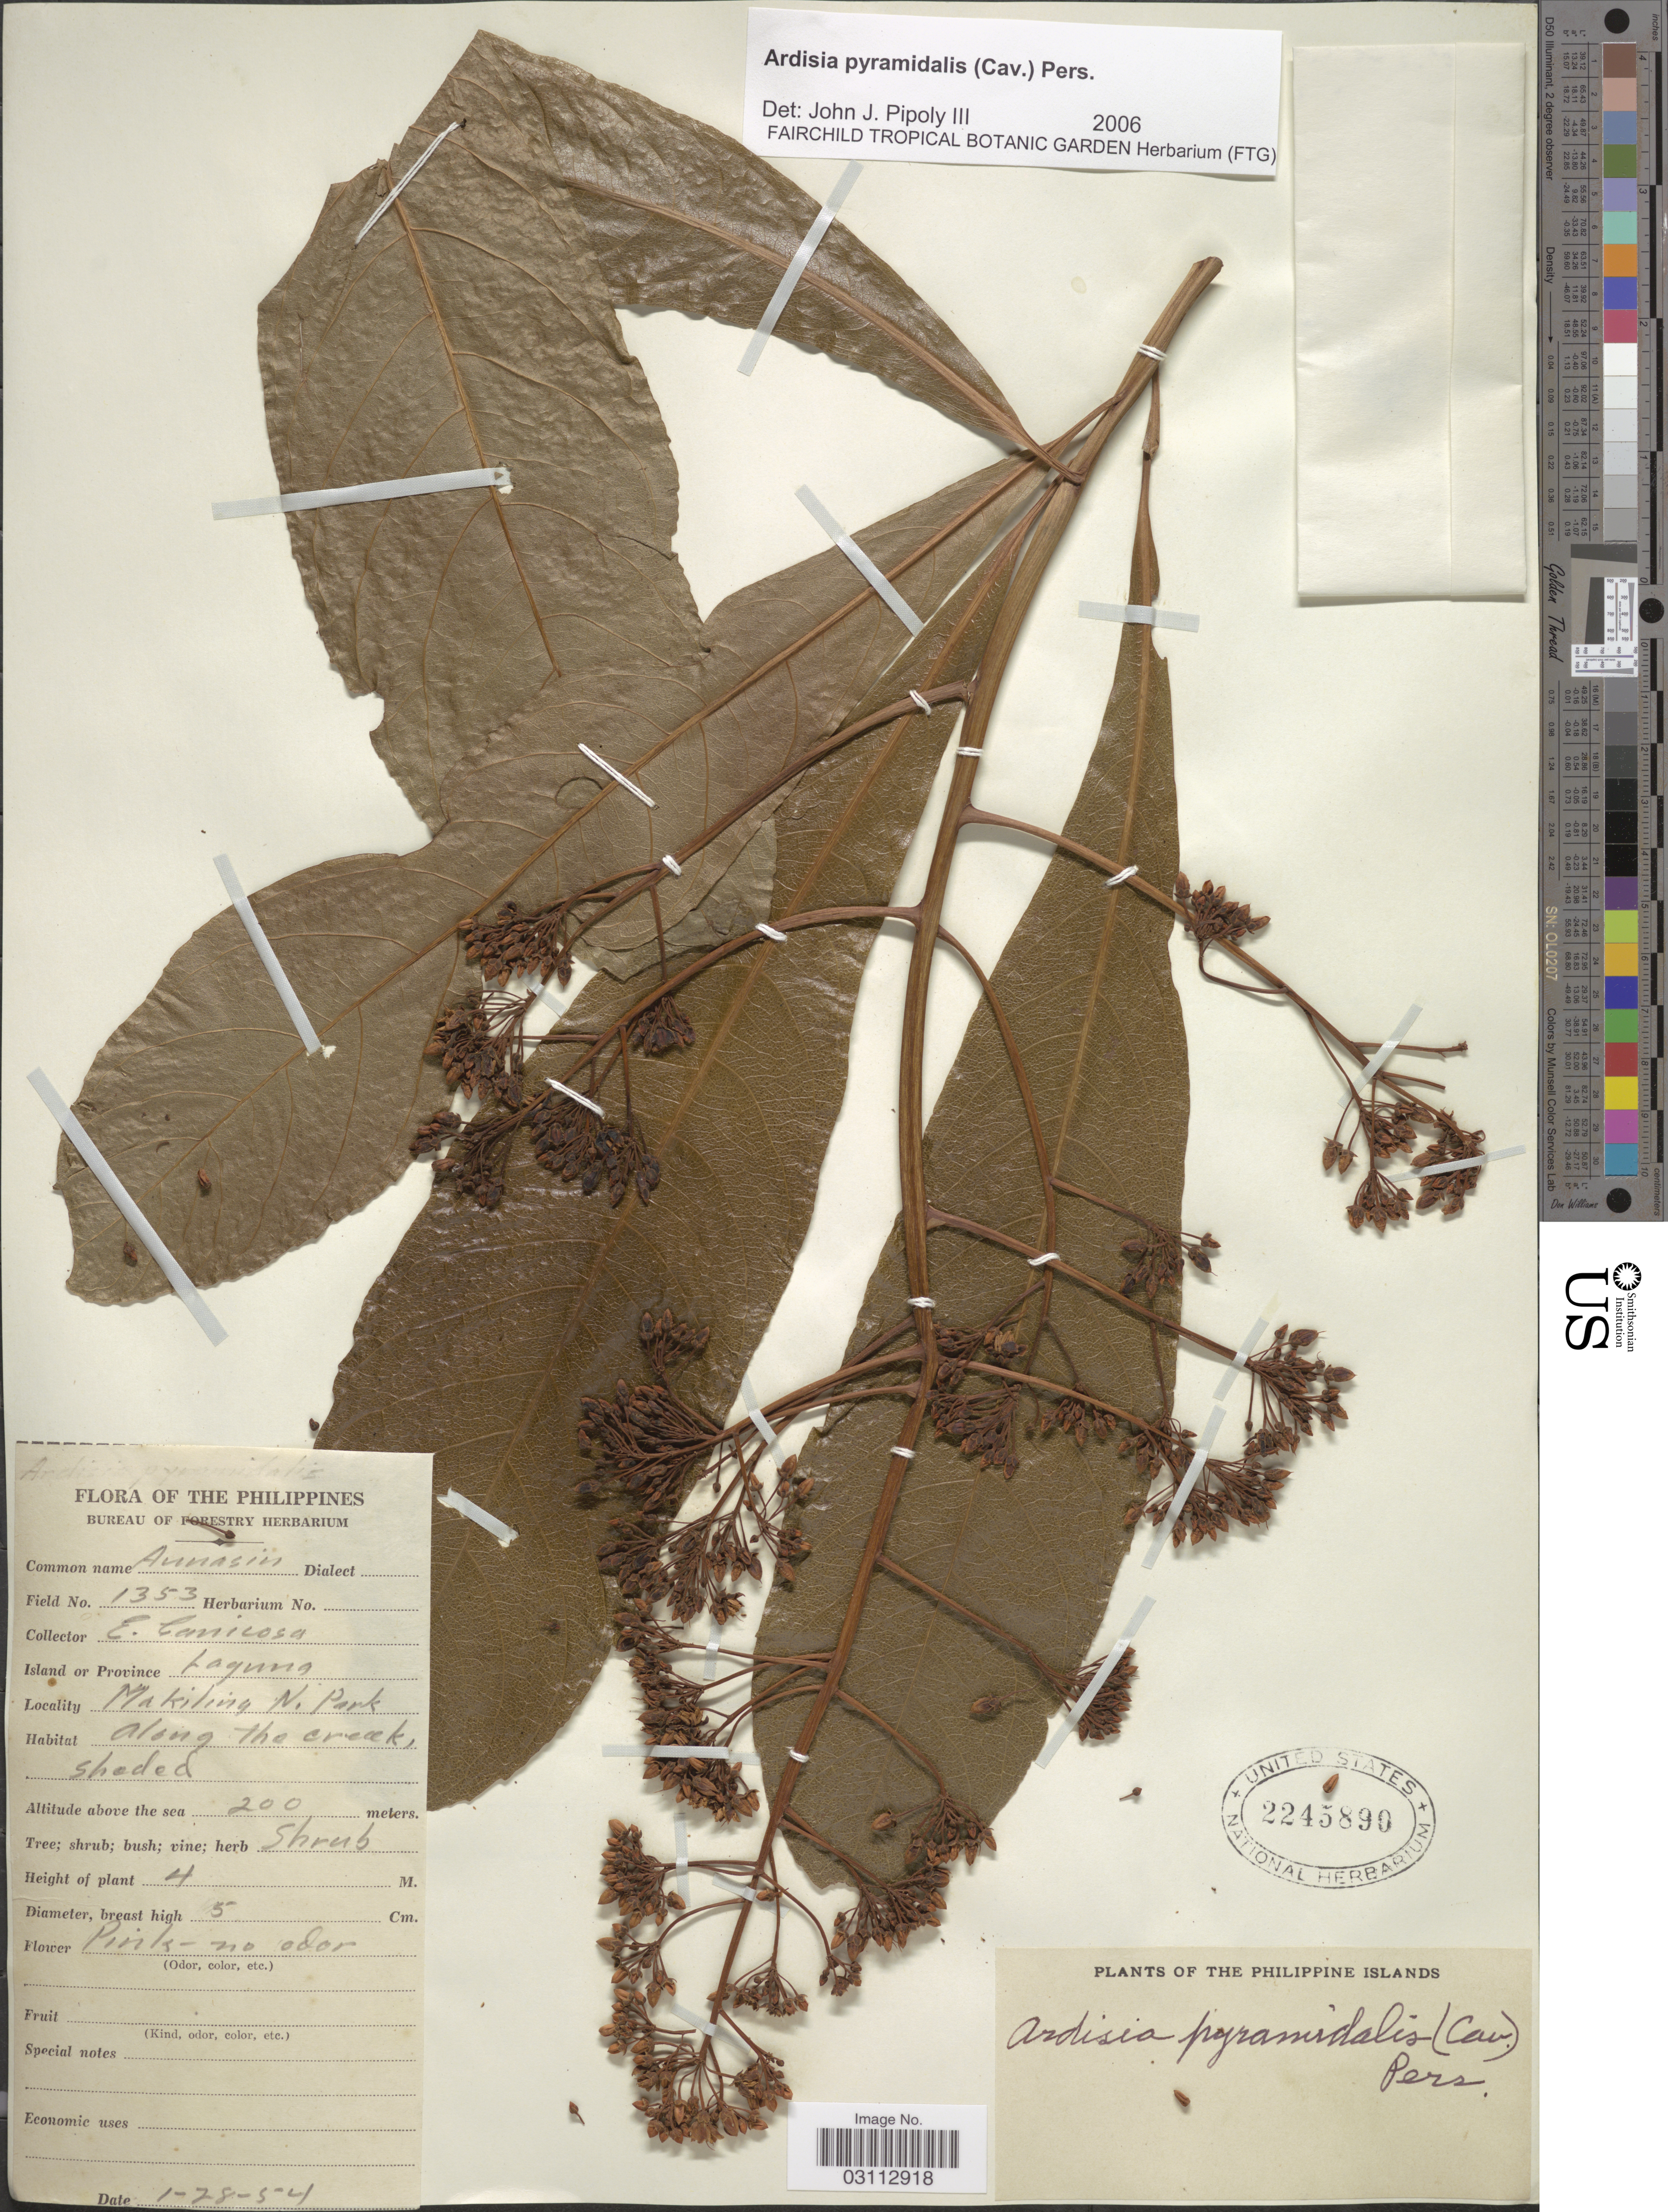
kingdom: Plantae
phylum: Tracheophyta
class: Magnoliopsida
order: Ericales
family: Primulaceae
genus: Ardisia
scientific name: Ardisia pyramidalis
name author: (Cav.) Pers.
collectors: E. Canicosa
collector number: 1353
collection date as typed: Transcribed d/m/y: 28/1/54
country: Philippines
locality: Island or Province Laguna. Makiling N. Park.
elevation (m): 200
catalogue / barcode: US 2245890